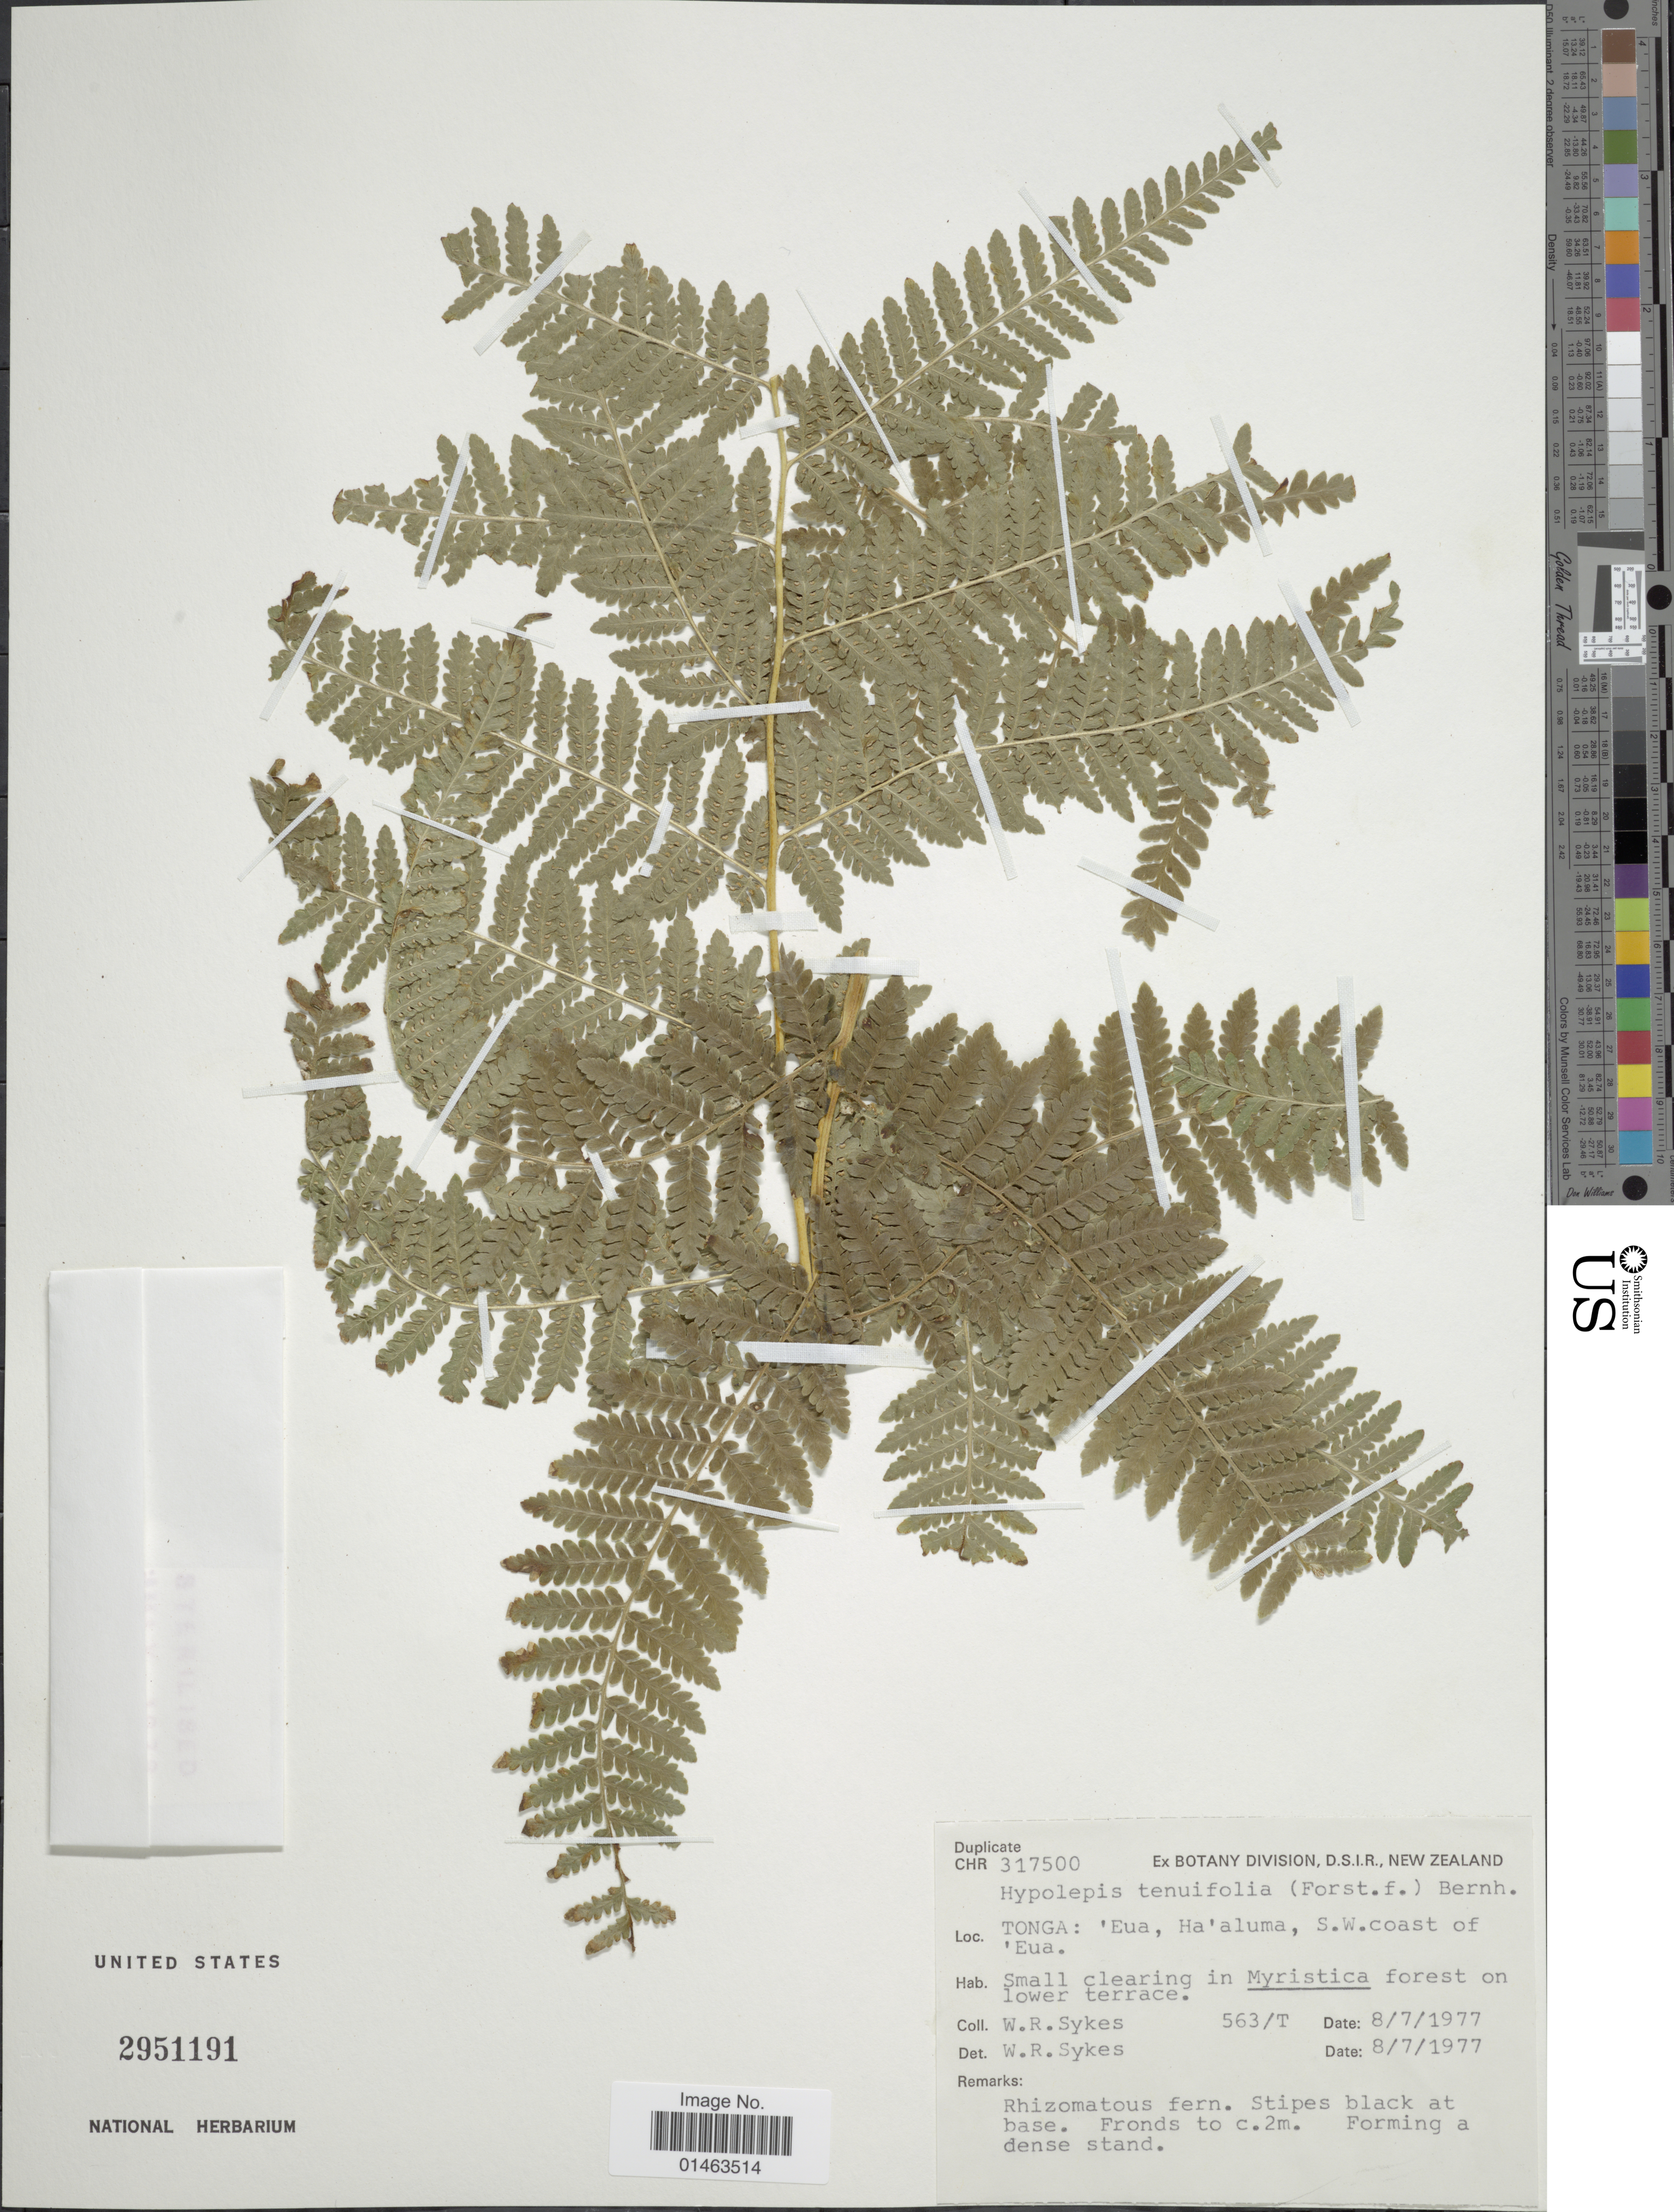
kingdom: Plantae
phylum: Tracheophyta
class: Polypodiopsida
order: Polypodiales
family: Dennstaedtiaceae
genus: Hypolepis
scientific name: Hypolepis tenuifolia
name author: (G. Forst.) Bernh.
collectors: W. R. Sykes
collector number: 563/T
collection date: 1977-07-08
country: Tonga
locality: Eua, Ha'aluma, S.W. coast of 'Eua. Small clearing in Myristica forest on lower terrace.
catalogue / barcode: US 2951191